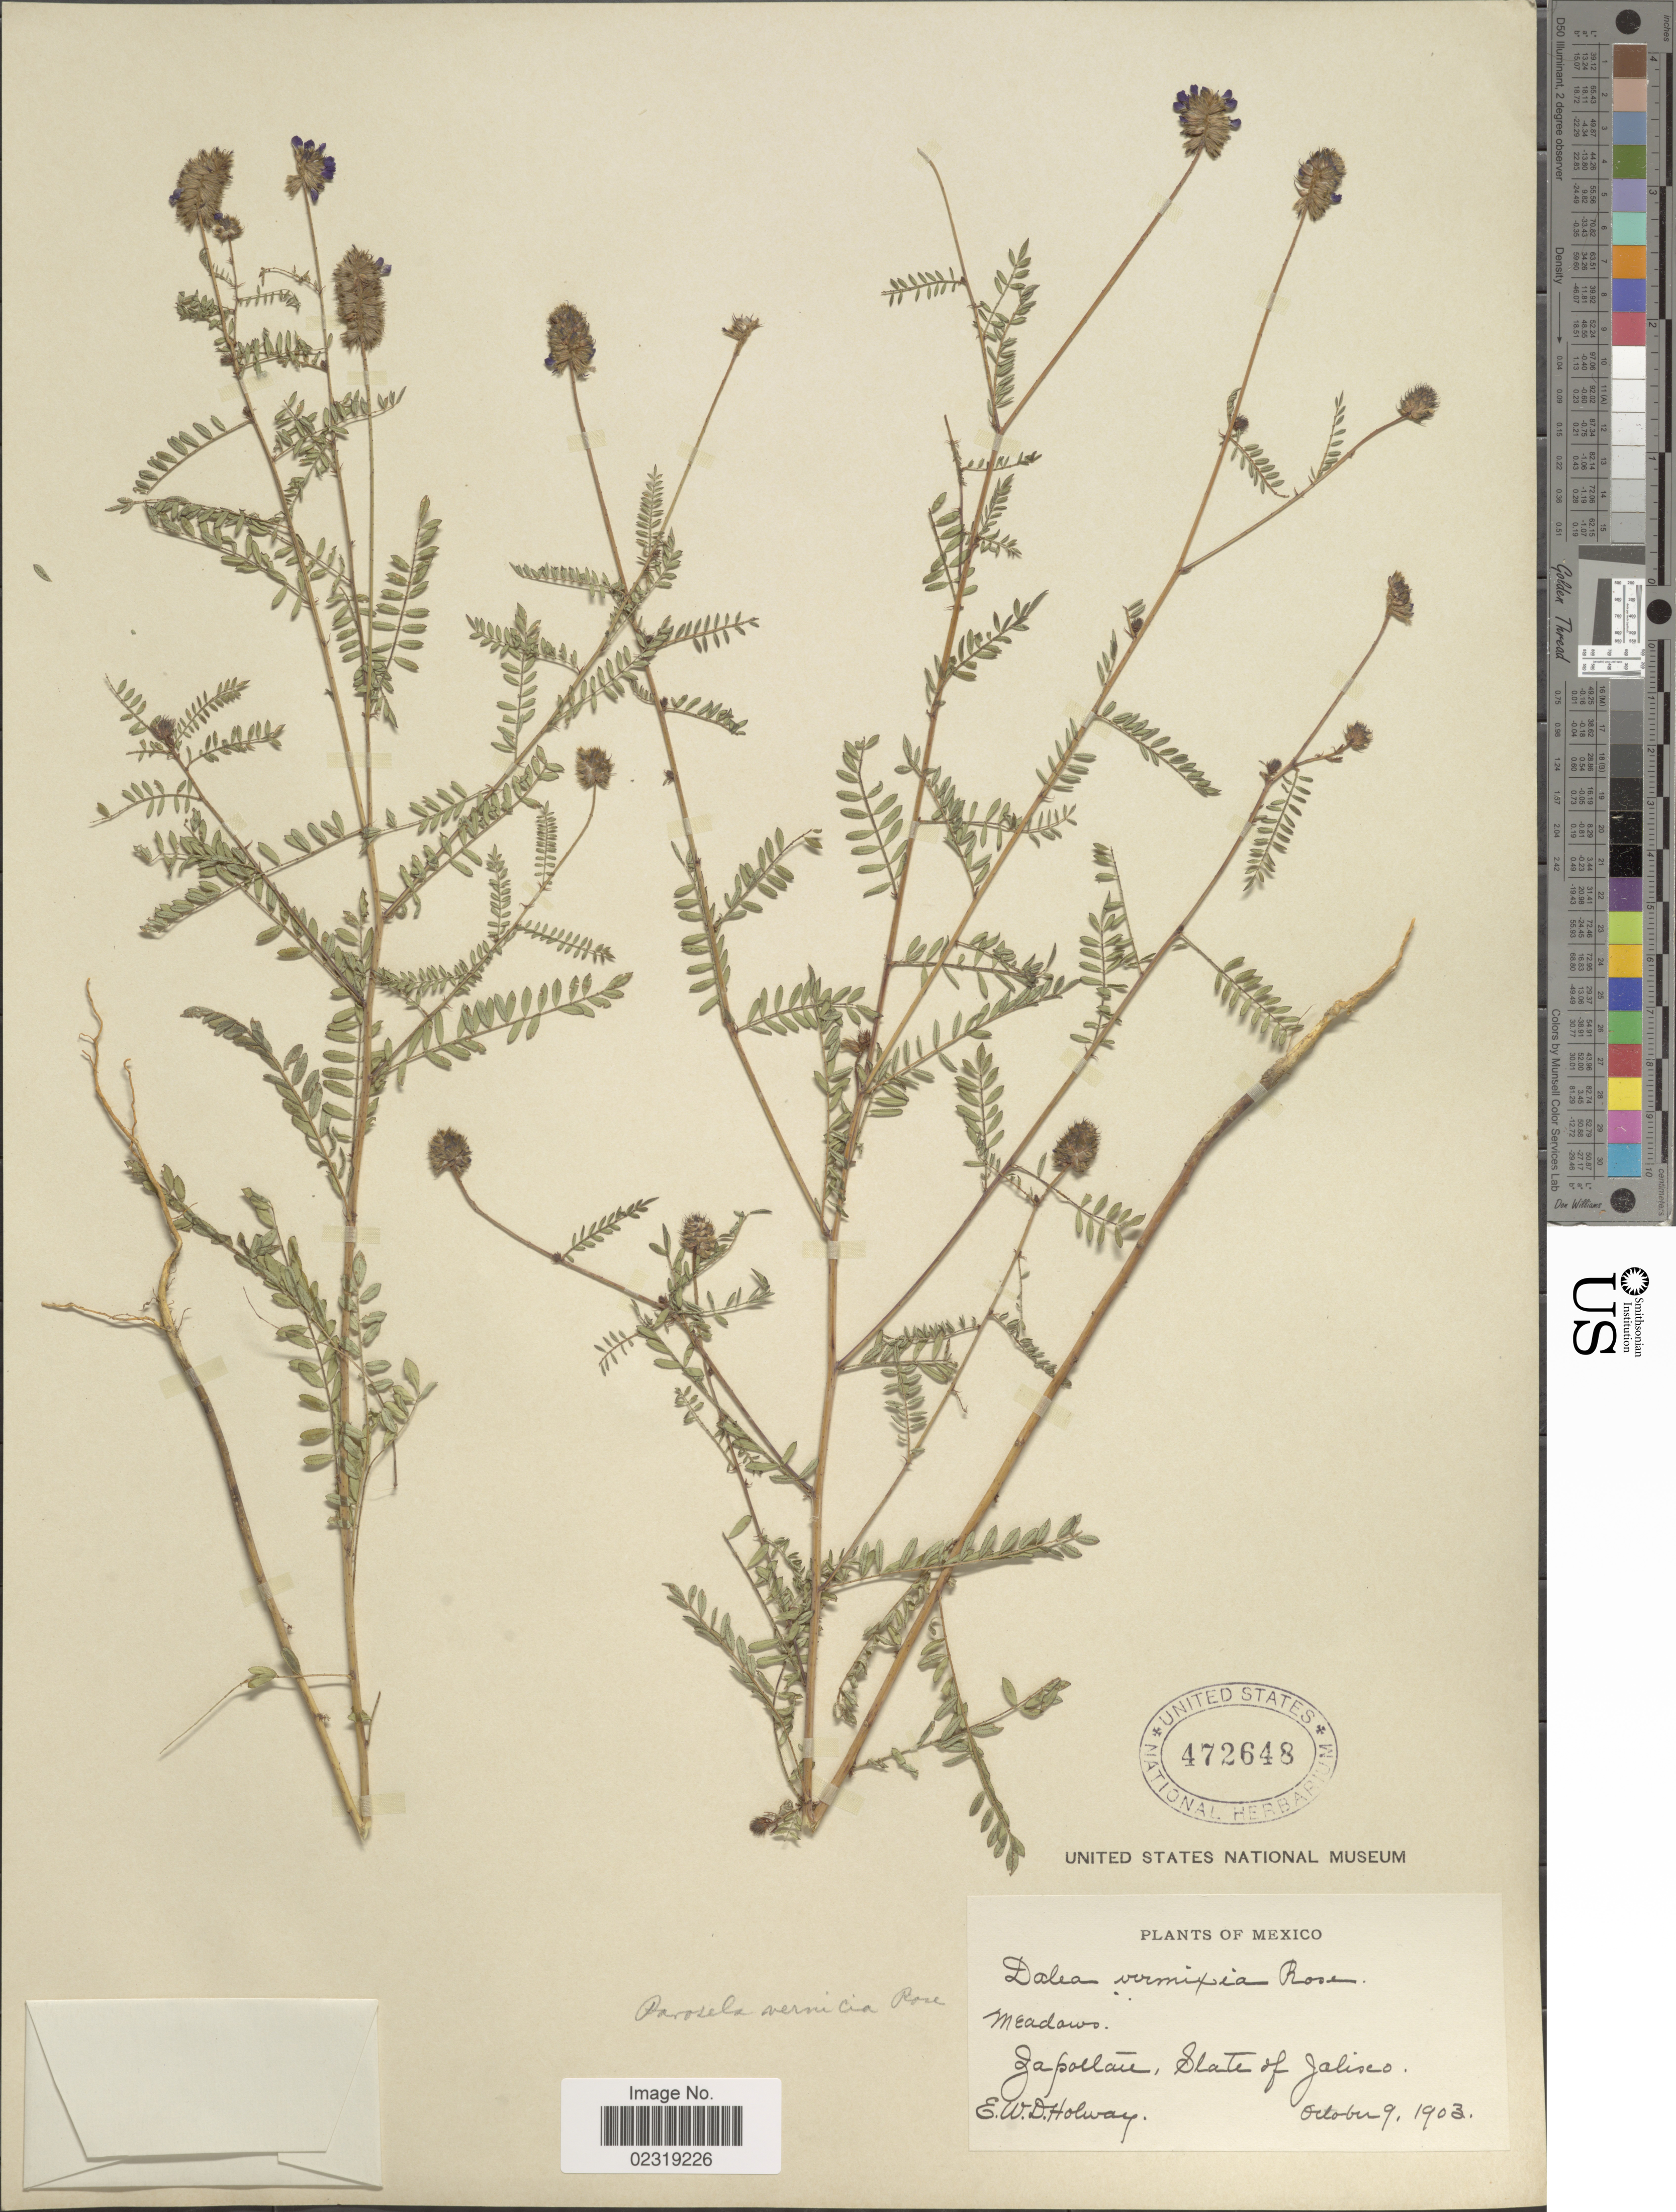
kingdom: Plantae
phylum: Tracheophyta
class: Magnoliopsida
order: Fabales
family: Fabaceae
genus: Dalea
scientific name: Dalea foliolosa var. citrina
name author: (Aiton) Barneby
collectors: E. W. D. Holway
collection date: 1903-10-09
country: Mexico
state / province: Jalisco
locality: Zapotlan, State of Jalisco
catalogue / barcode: US 472648